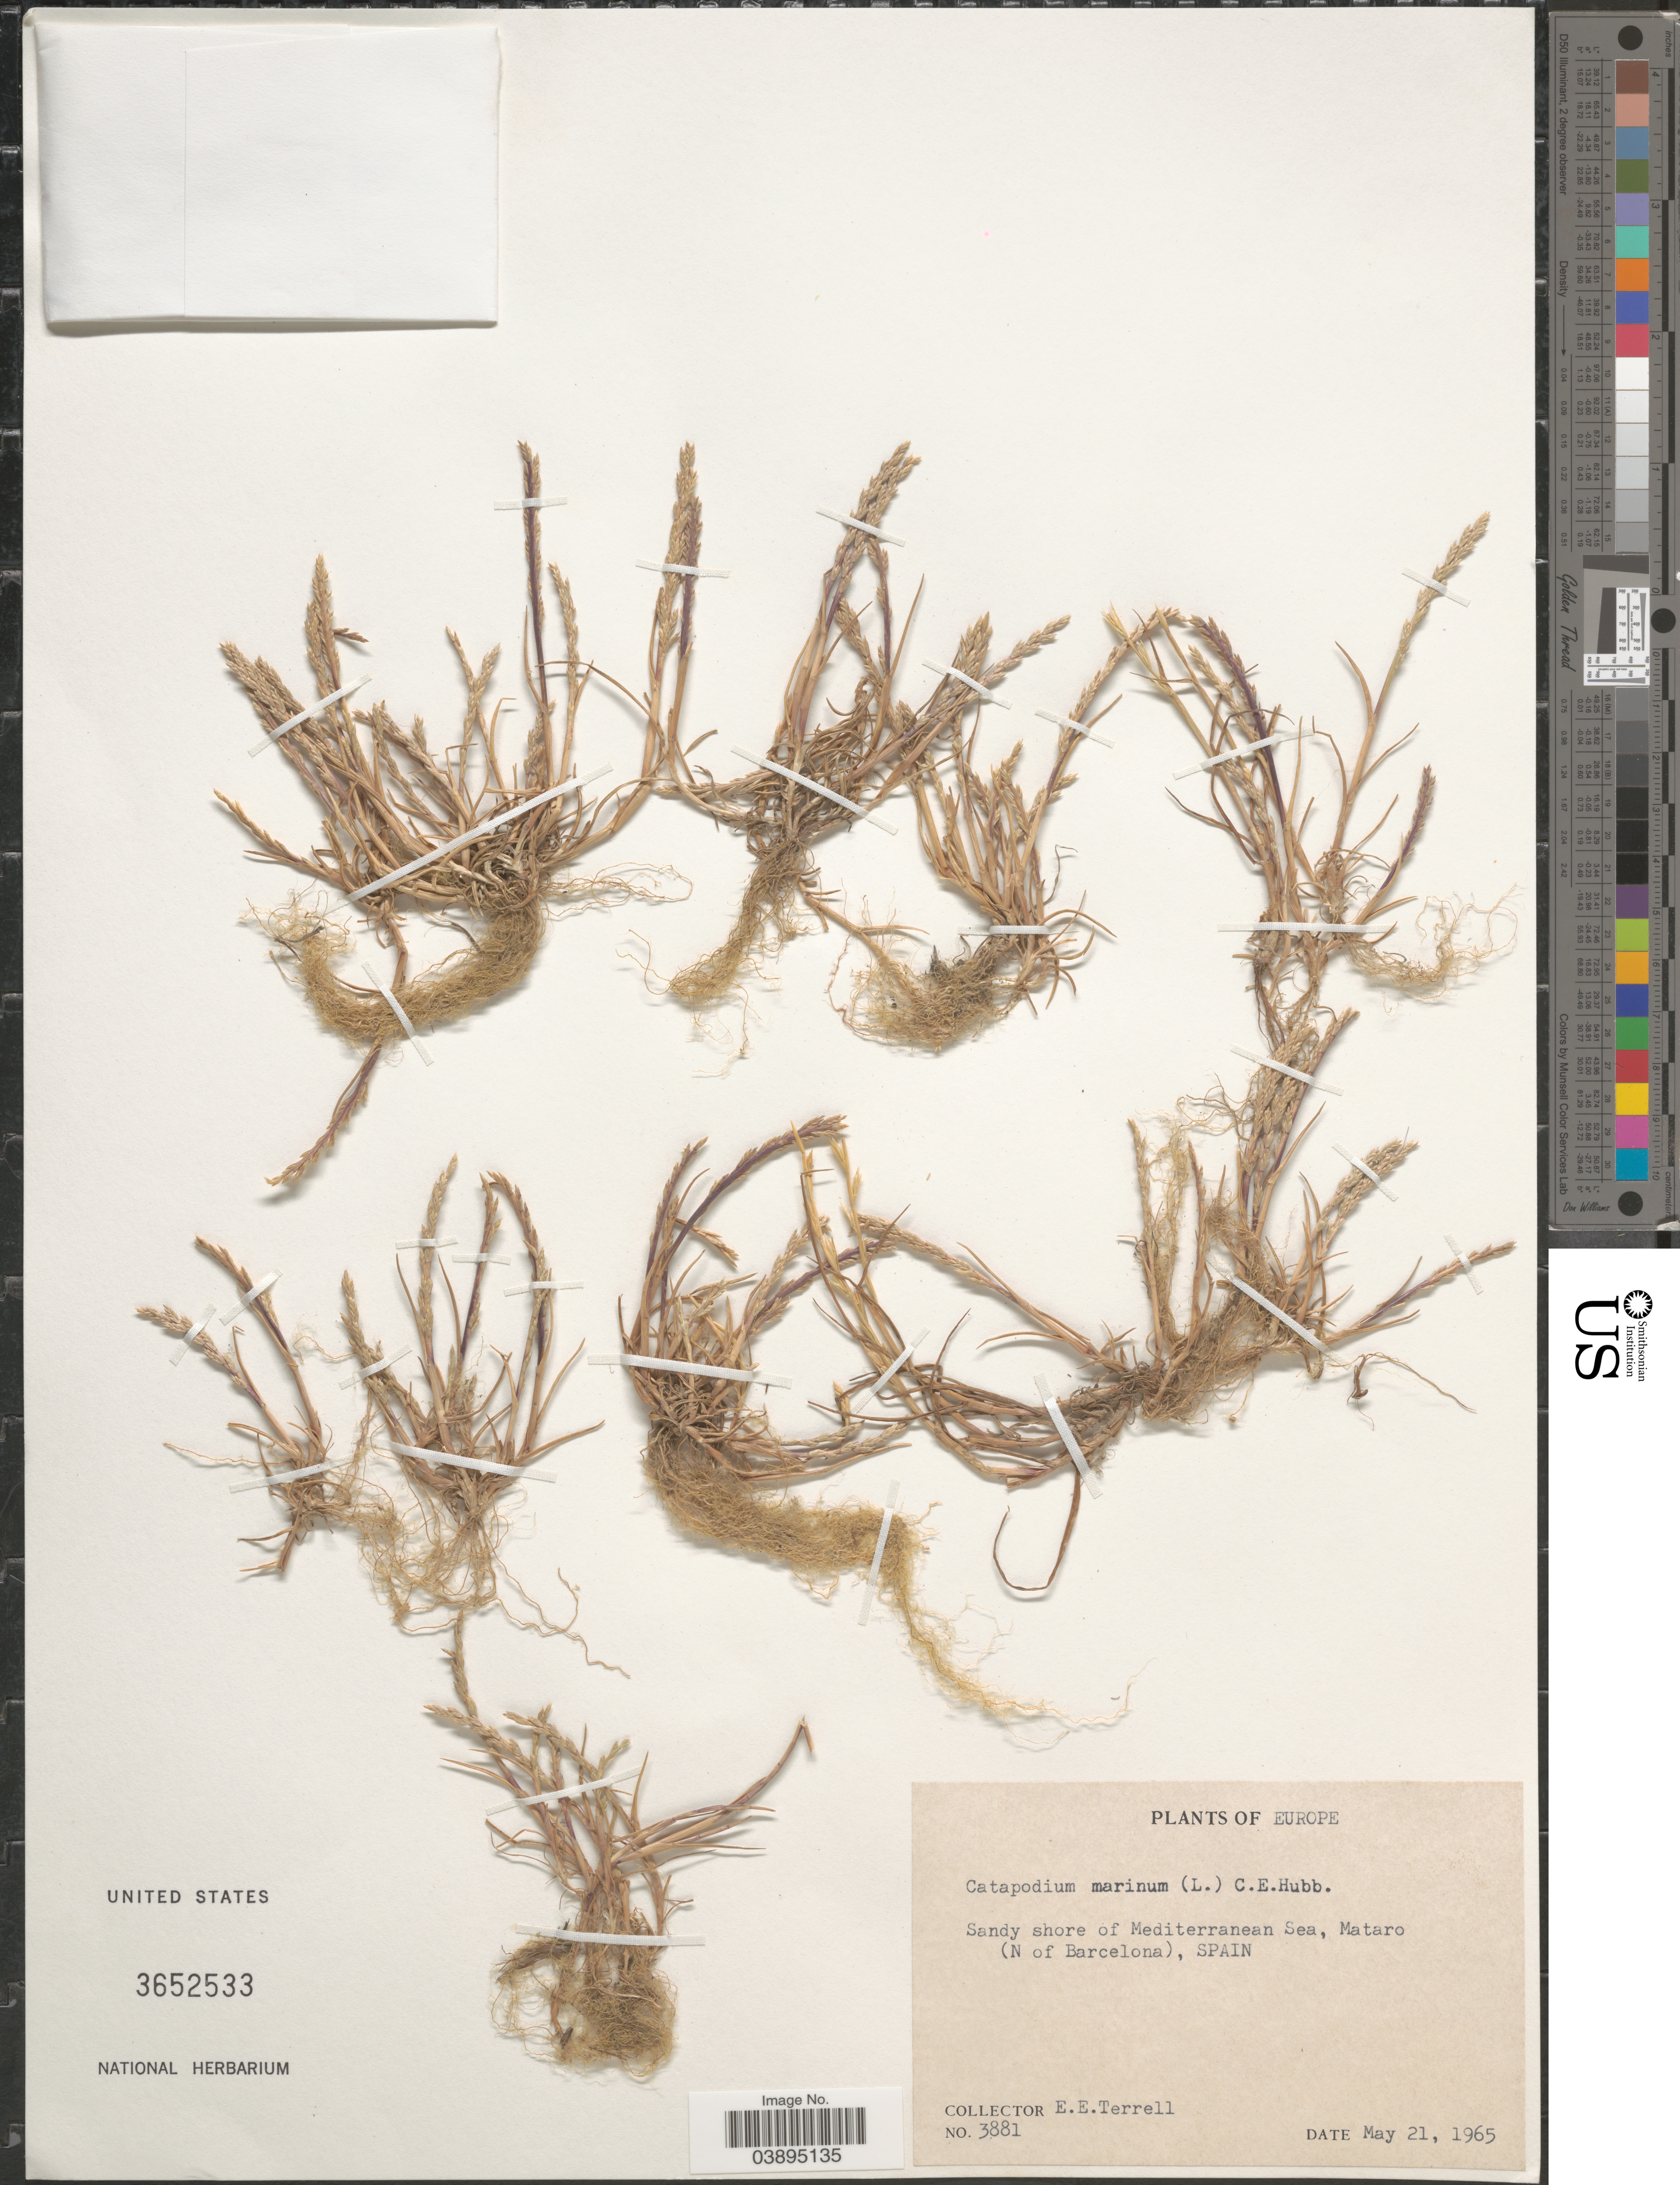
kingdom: Plantae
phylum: Tracheophyta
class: Liliopsida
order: Poales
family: Poaceae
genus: Catapodium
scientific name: Catapodium marinum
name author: (L.) C.E. Hubb.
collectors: E. E. Terrell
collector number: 3881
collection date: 1965-05-21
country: Spain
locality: Sandy shore of Mediterranean Sea, Mataro (N of Barcelona).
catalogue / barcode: US 3652533